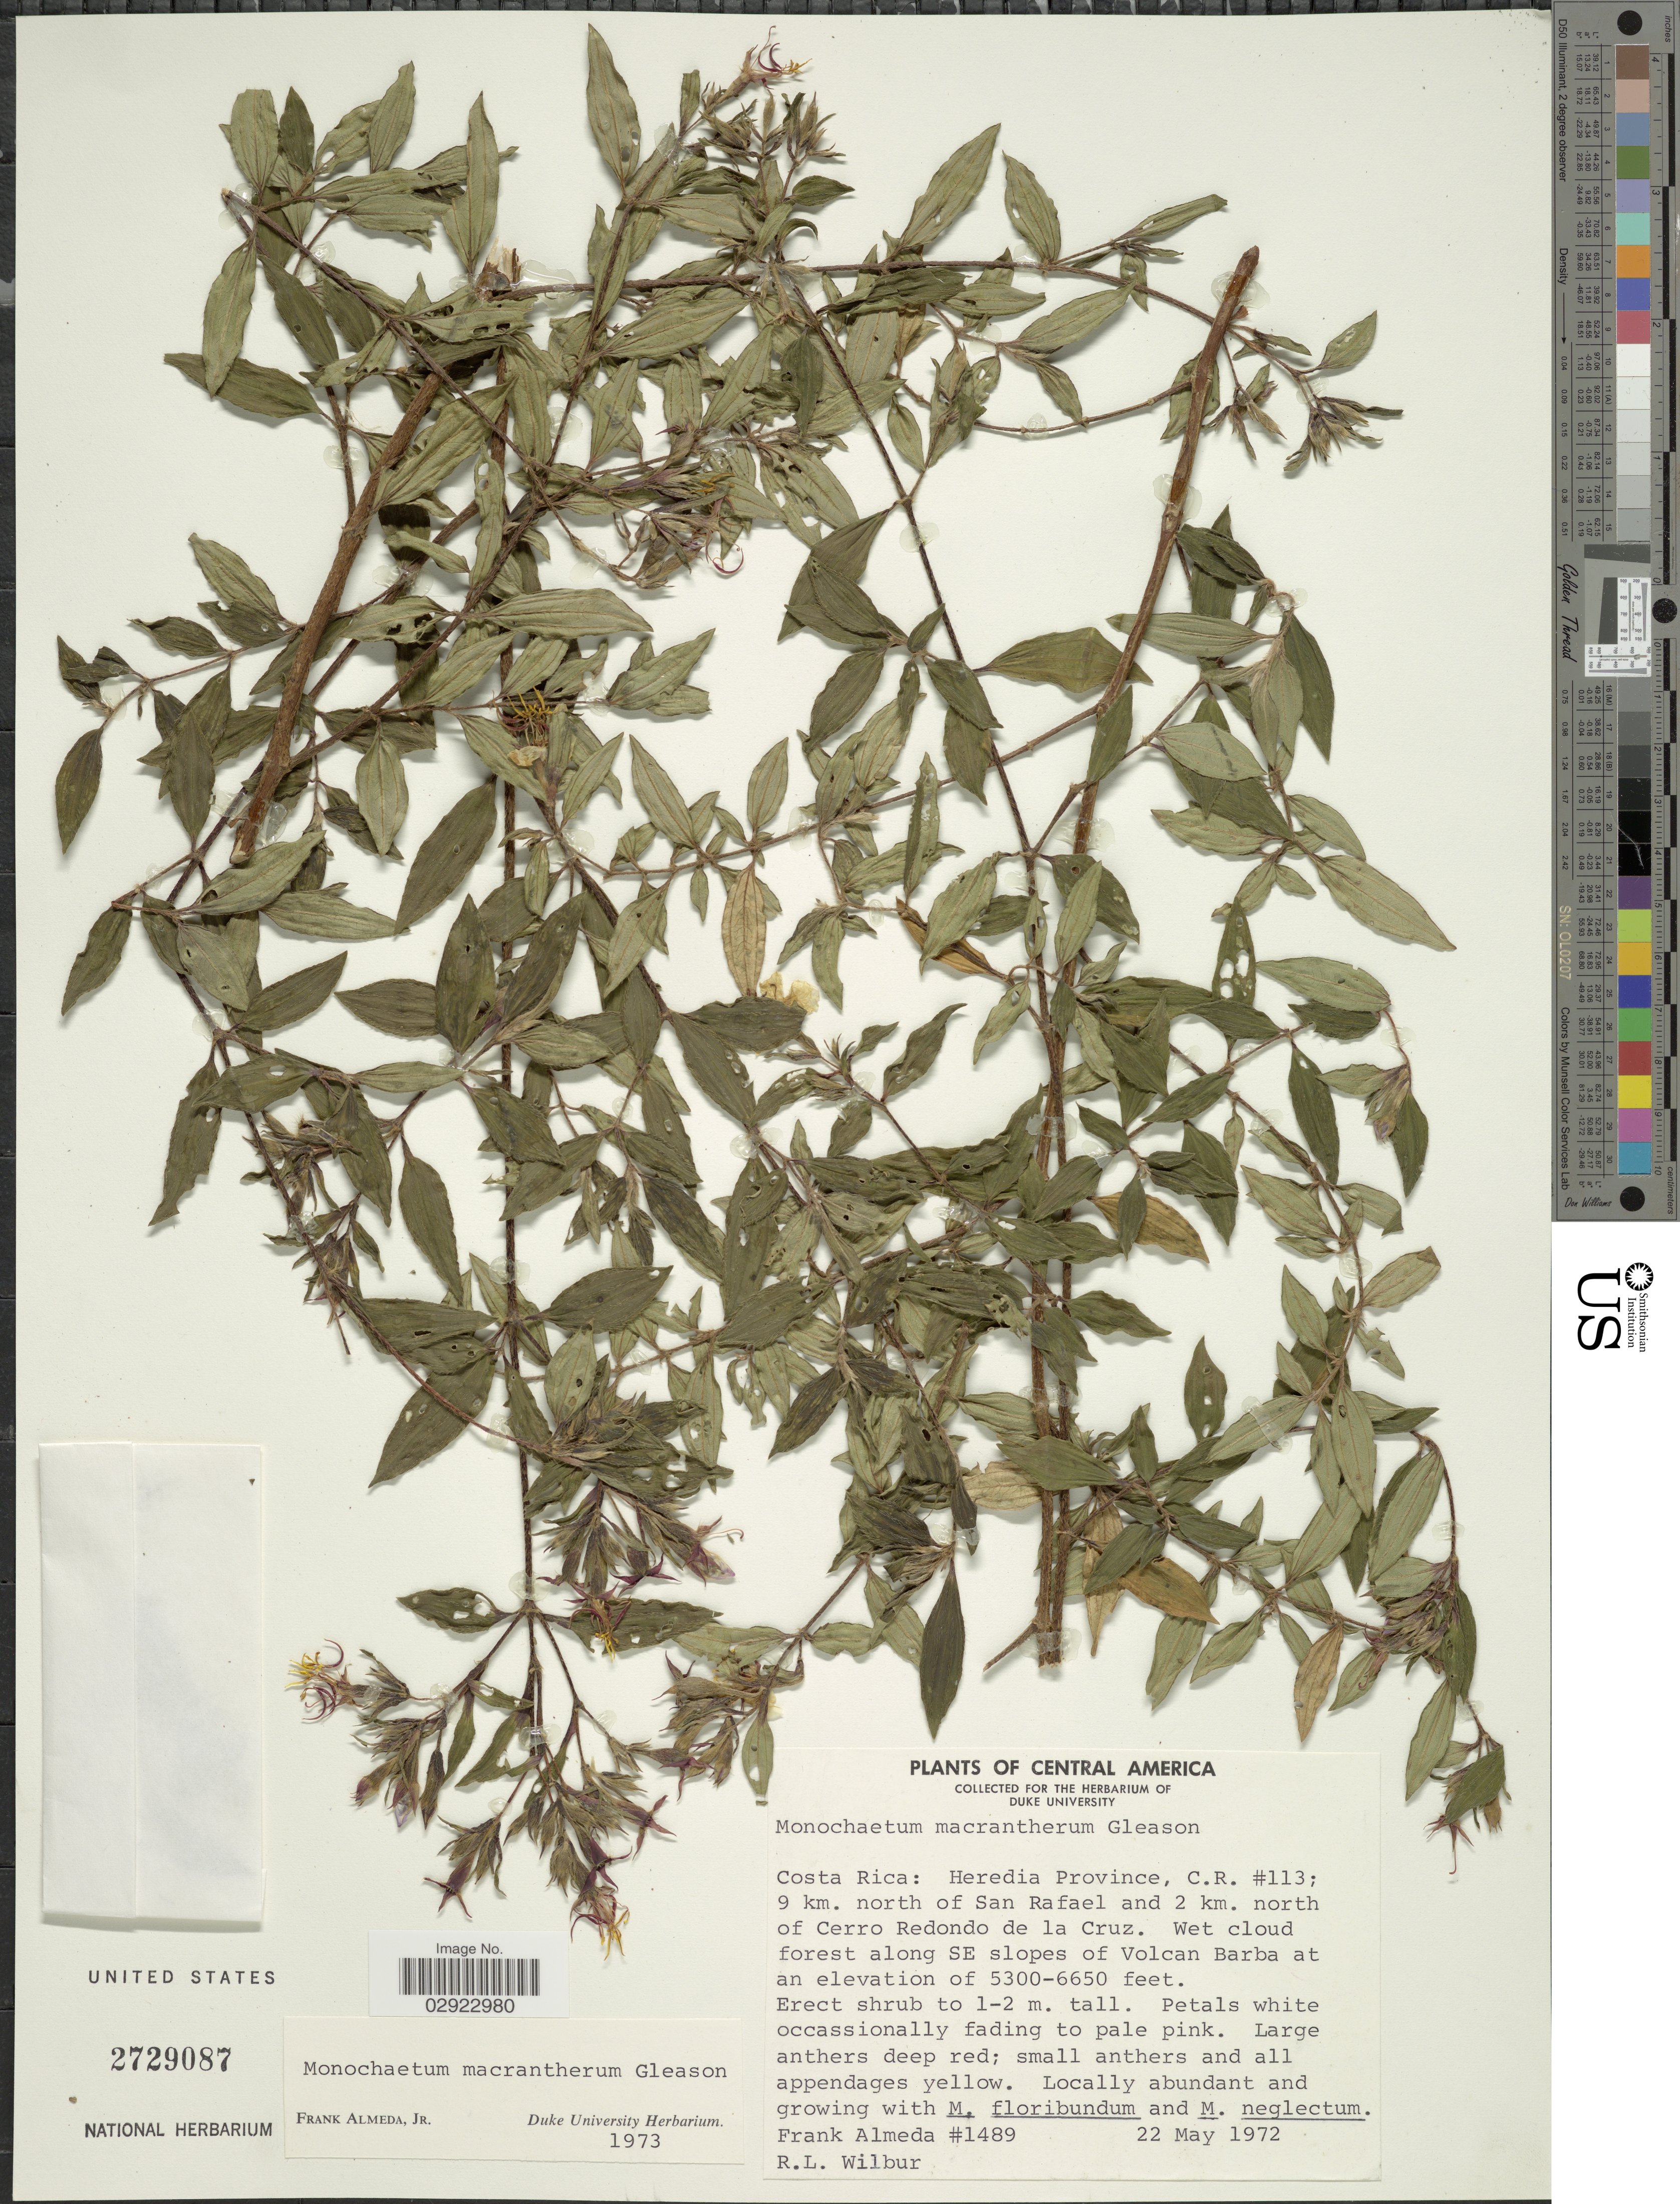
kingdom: Plantae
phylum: Tracheophyta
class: Magnoliopsida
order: Myrtales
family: Melastomataceae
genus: Monochaetum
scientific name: Monochaetum macrantherum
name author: Gleason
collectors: F. Almeda & R. L. Wilbur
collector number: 1489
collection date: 1972-05-22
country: Costa Rica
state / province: Heredia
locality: Costa Rica: Heredia Province, C.R. #113; 9 km. north of San Rafael and 2 km. north of Cerro Redondo de la Cruz. Wet cloud forest along SE slopes of Volcan Barba.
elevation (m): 1615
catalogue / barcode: US 2729087